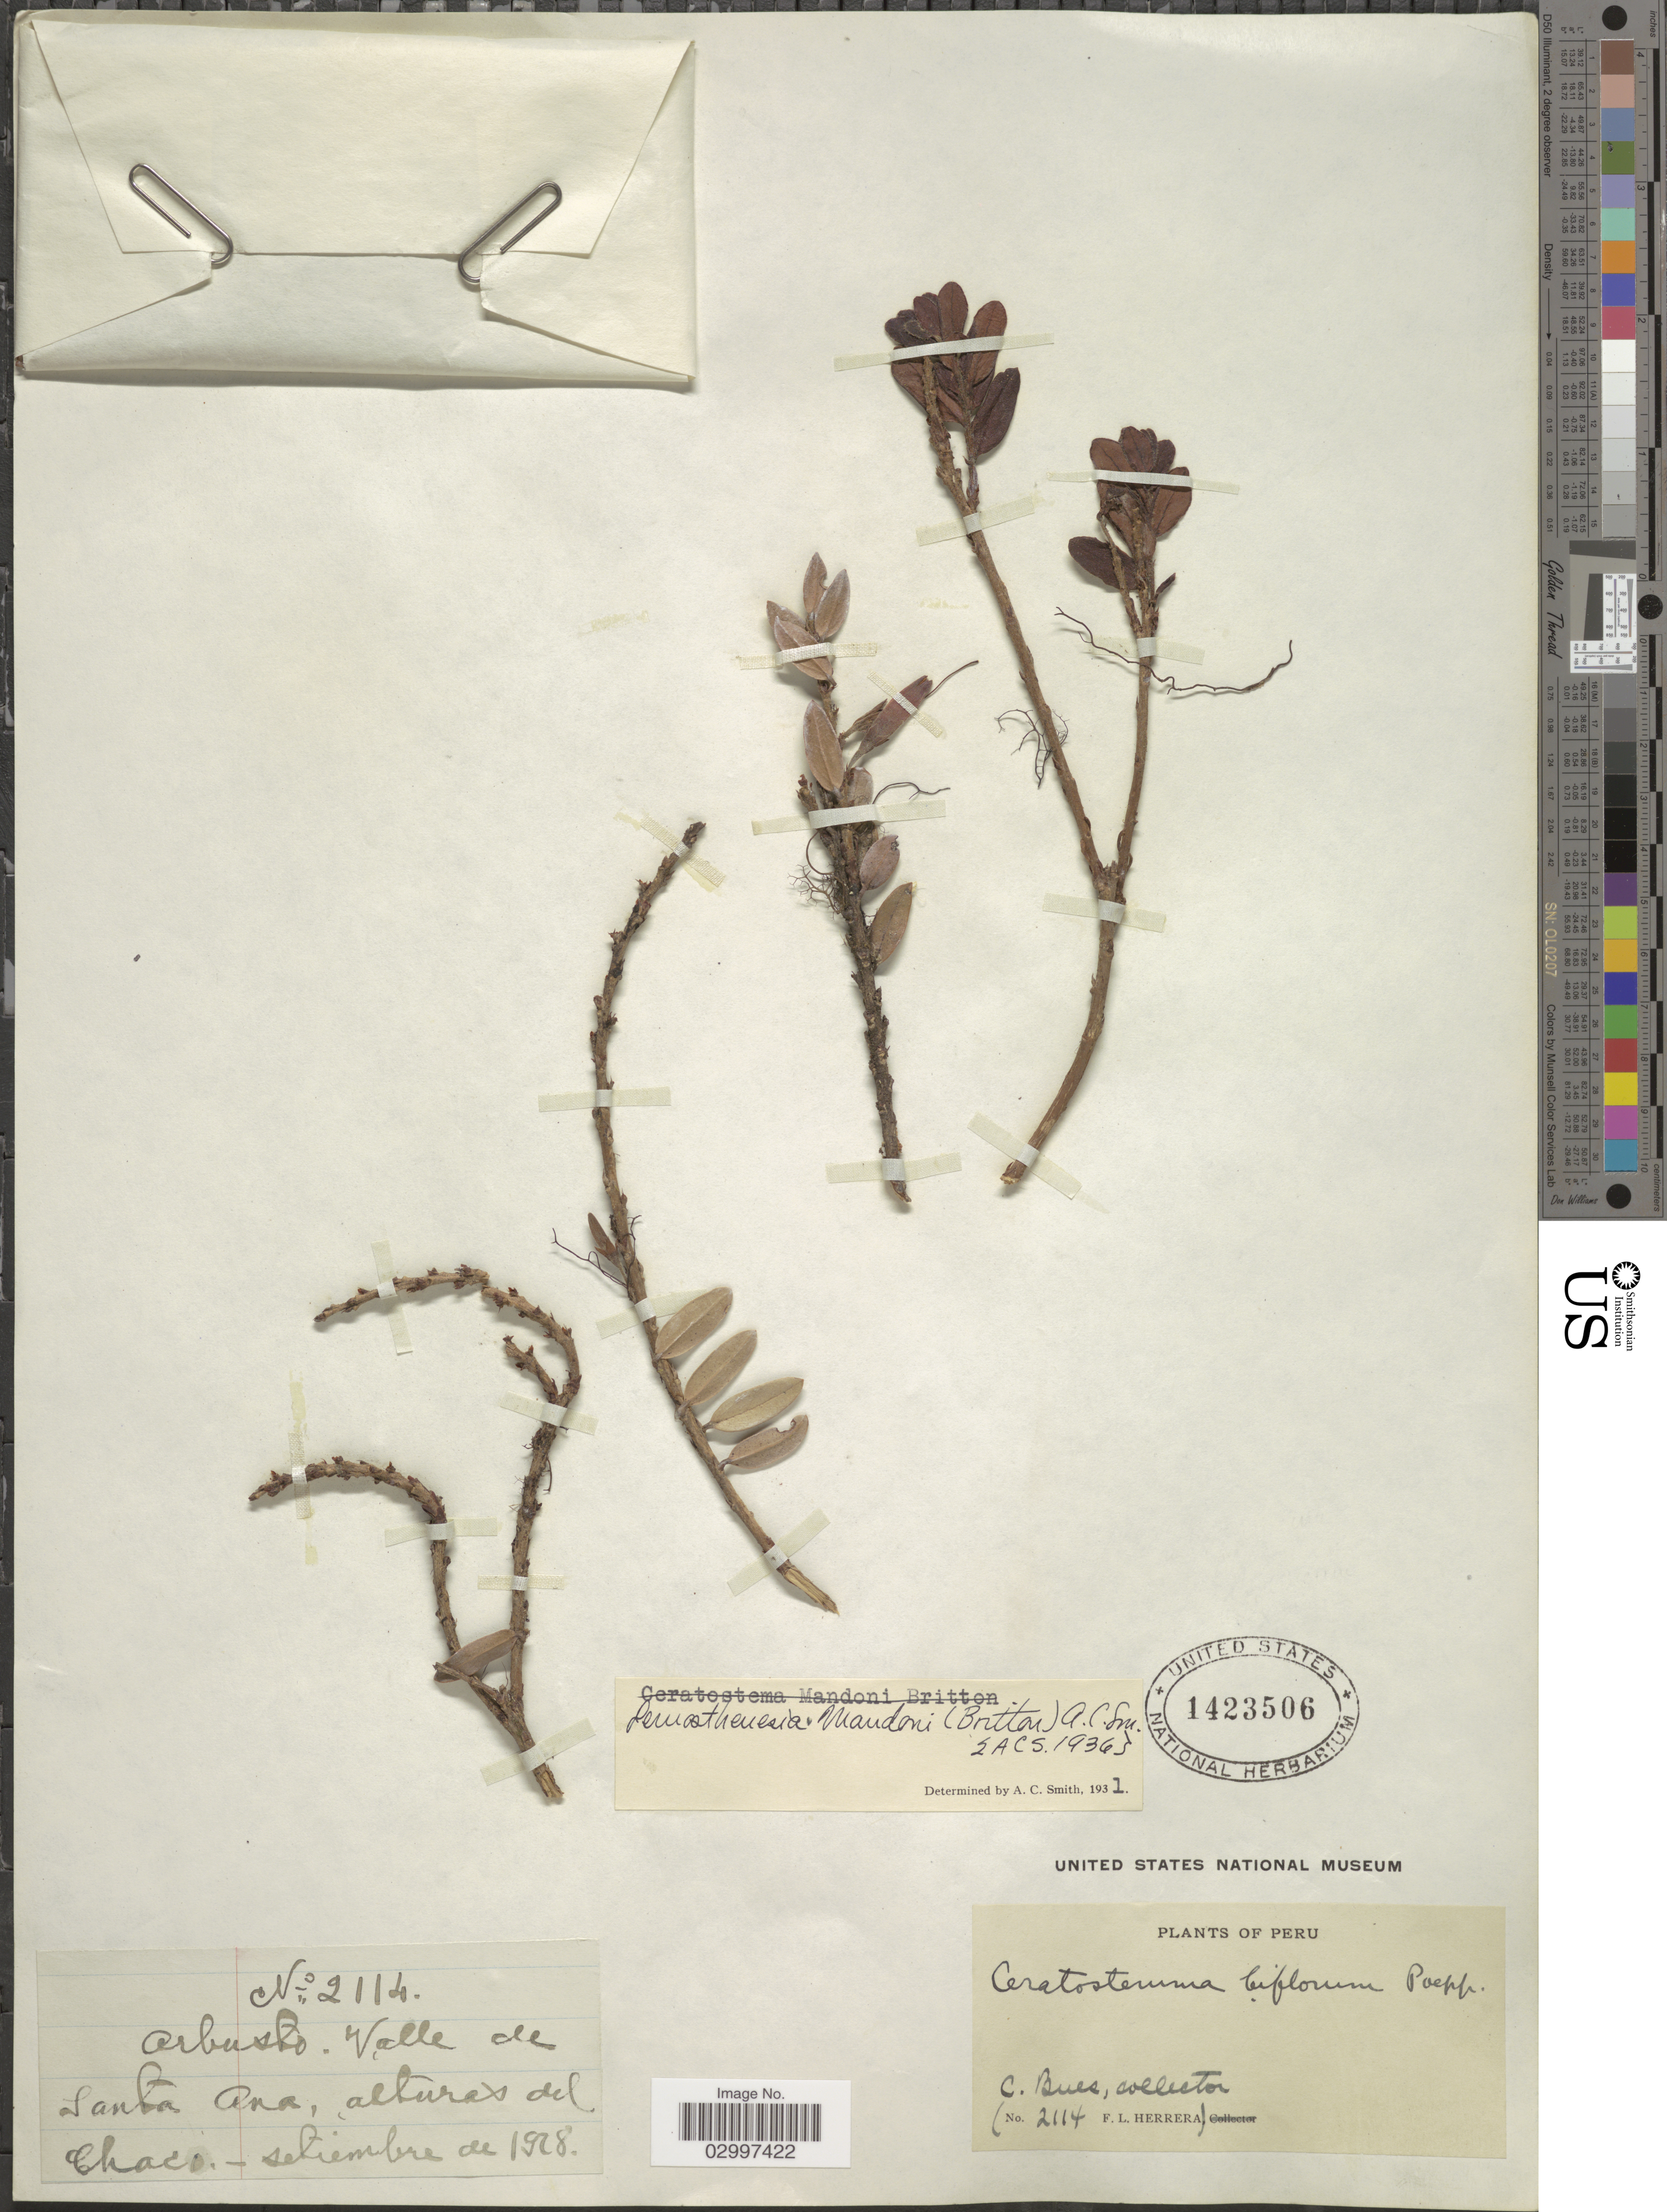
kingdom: Plantae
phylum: Tracheophyta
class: Magnoliopsida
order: Ericales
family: Ericaceae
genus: Demosthenesia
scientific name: Demosthenesia mandoni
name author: (Britton) A.C. Sm.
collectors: F. L. Herrera & C. Bues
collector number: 2114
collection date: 1928-09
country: Colombia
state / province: Chocó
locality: Santa Ana, alturas del Choco.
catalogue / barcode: US 1423506